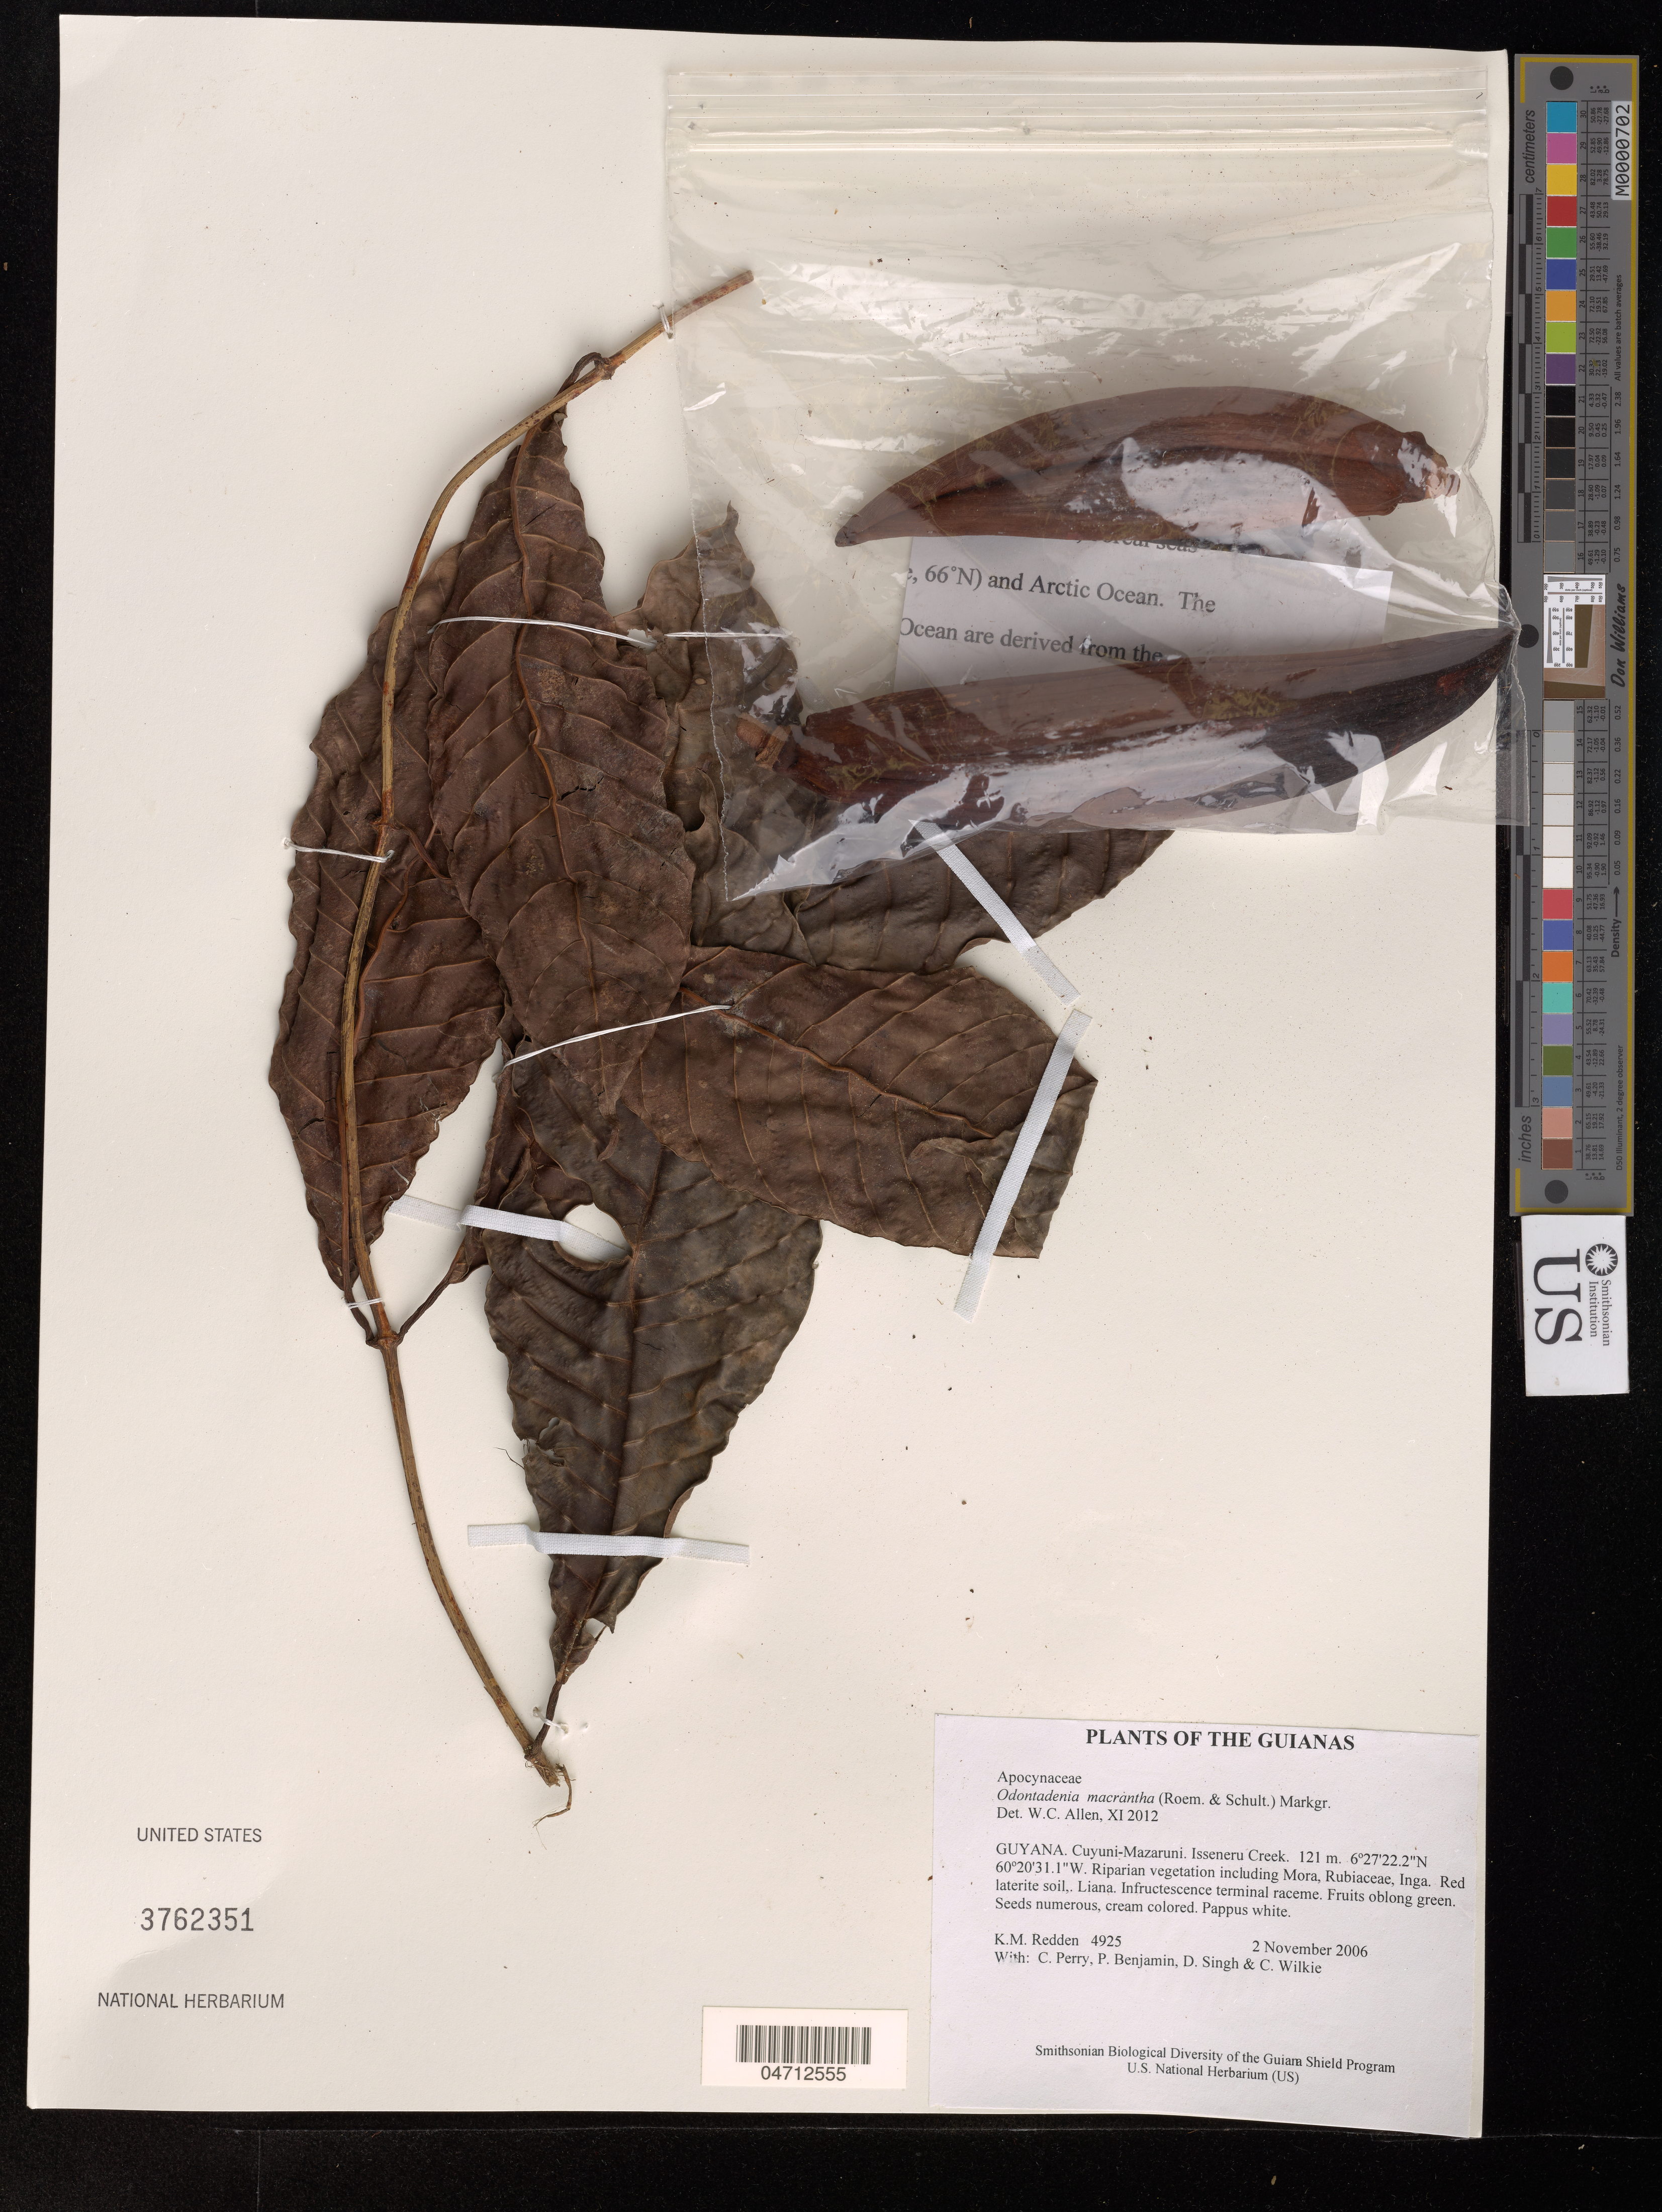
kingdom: Plantae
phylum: Tracheophyta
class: Magnoliopsida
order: Gentianales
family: Apocynaceae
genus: Odontadenia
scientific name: Odontadenia macrantha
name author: (Roem. & Schult.) Markgr.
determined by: Allen, W. C., (UNITED STATES)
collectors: K. M. Redden, C. Perry, P. Benjamin, D. Singh & C. Wilkie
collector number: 4925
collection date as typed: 2 November 2006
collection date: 2006-11-02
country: Guyana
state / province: Cuyuni-Mazaruni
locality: Isseneru Creek.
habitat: Riparian vegetation including Mora, Rubiaceae, Inga. Red laterite soil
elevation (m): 121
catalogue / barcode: US 3762351